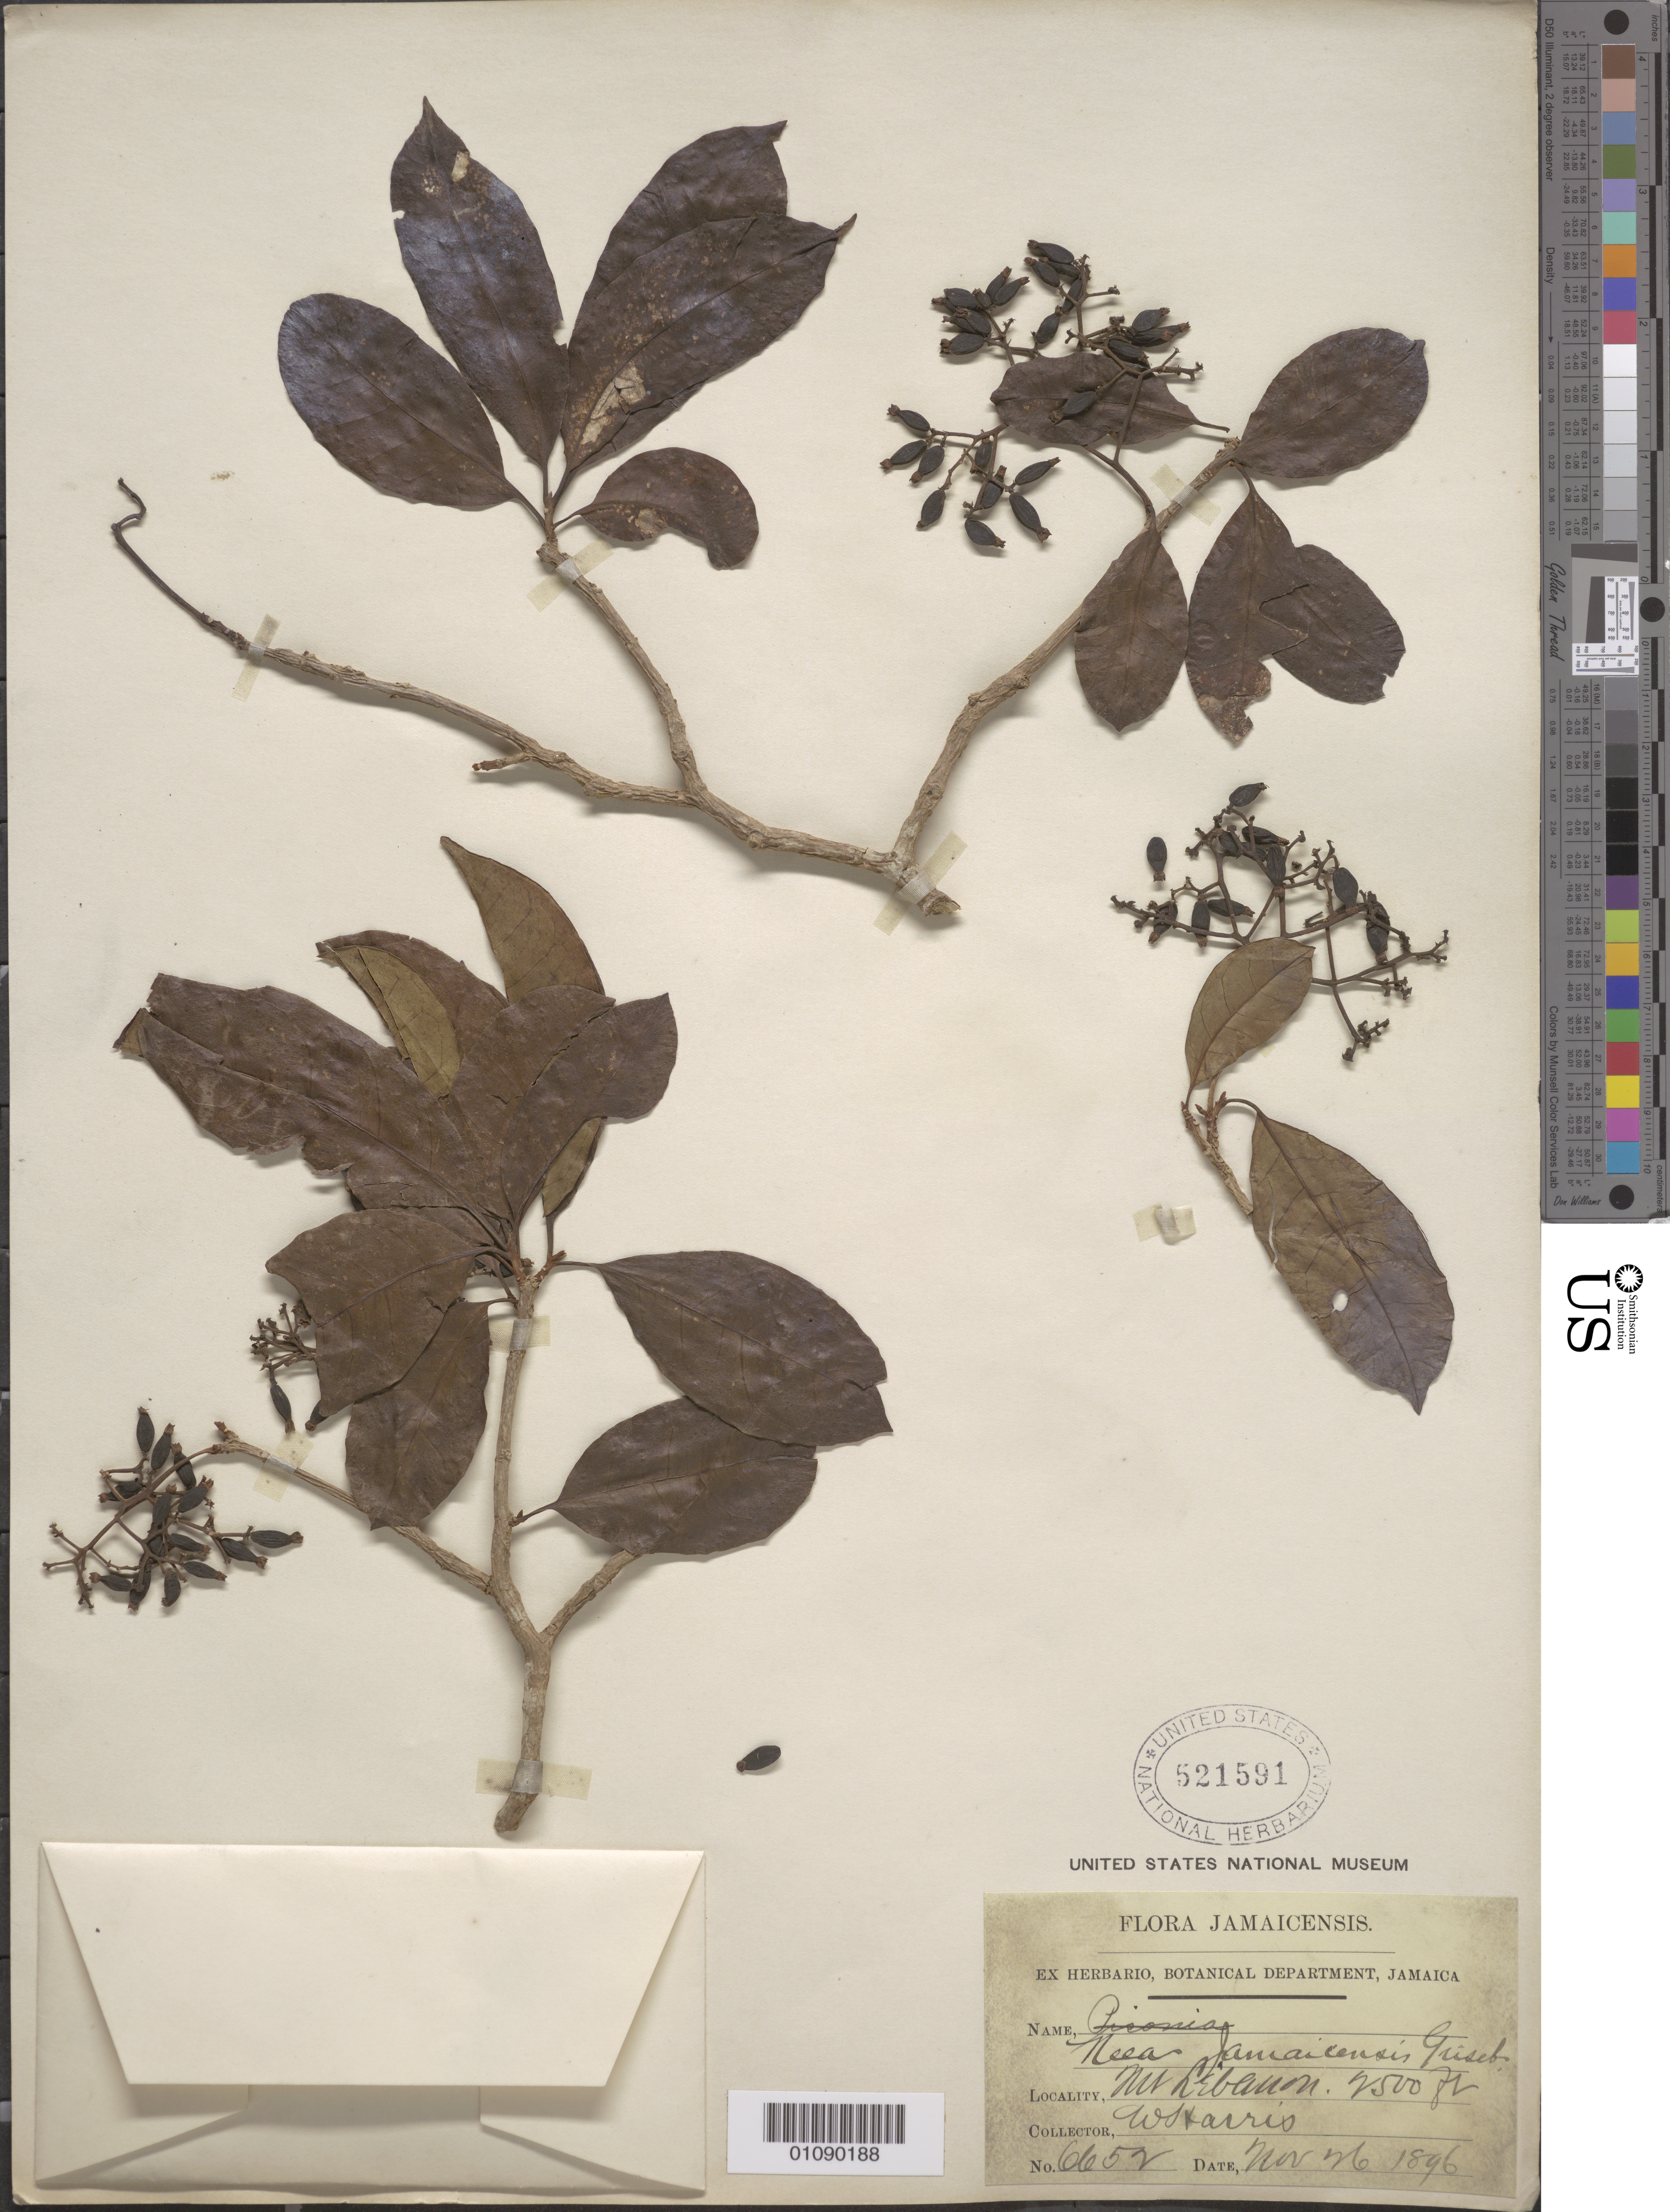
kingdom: Plantae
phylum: Tracheophyta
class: Magnoliopsida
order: Caryophyllales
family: Nyctaginaceae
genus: Neea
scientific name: Neea jamaicensis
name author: Griseb.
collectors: W. Harris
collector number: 6652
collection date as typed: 26 Nov 1896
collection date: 1896-11-26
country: Jamaica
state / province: Westmoreland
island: Jamaica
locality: Mt. Lebanon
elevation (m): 762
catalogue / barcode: US 521591